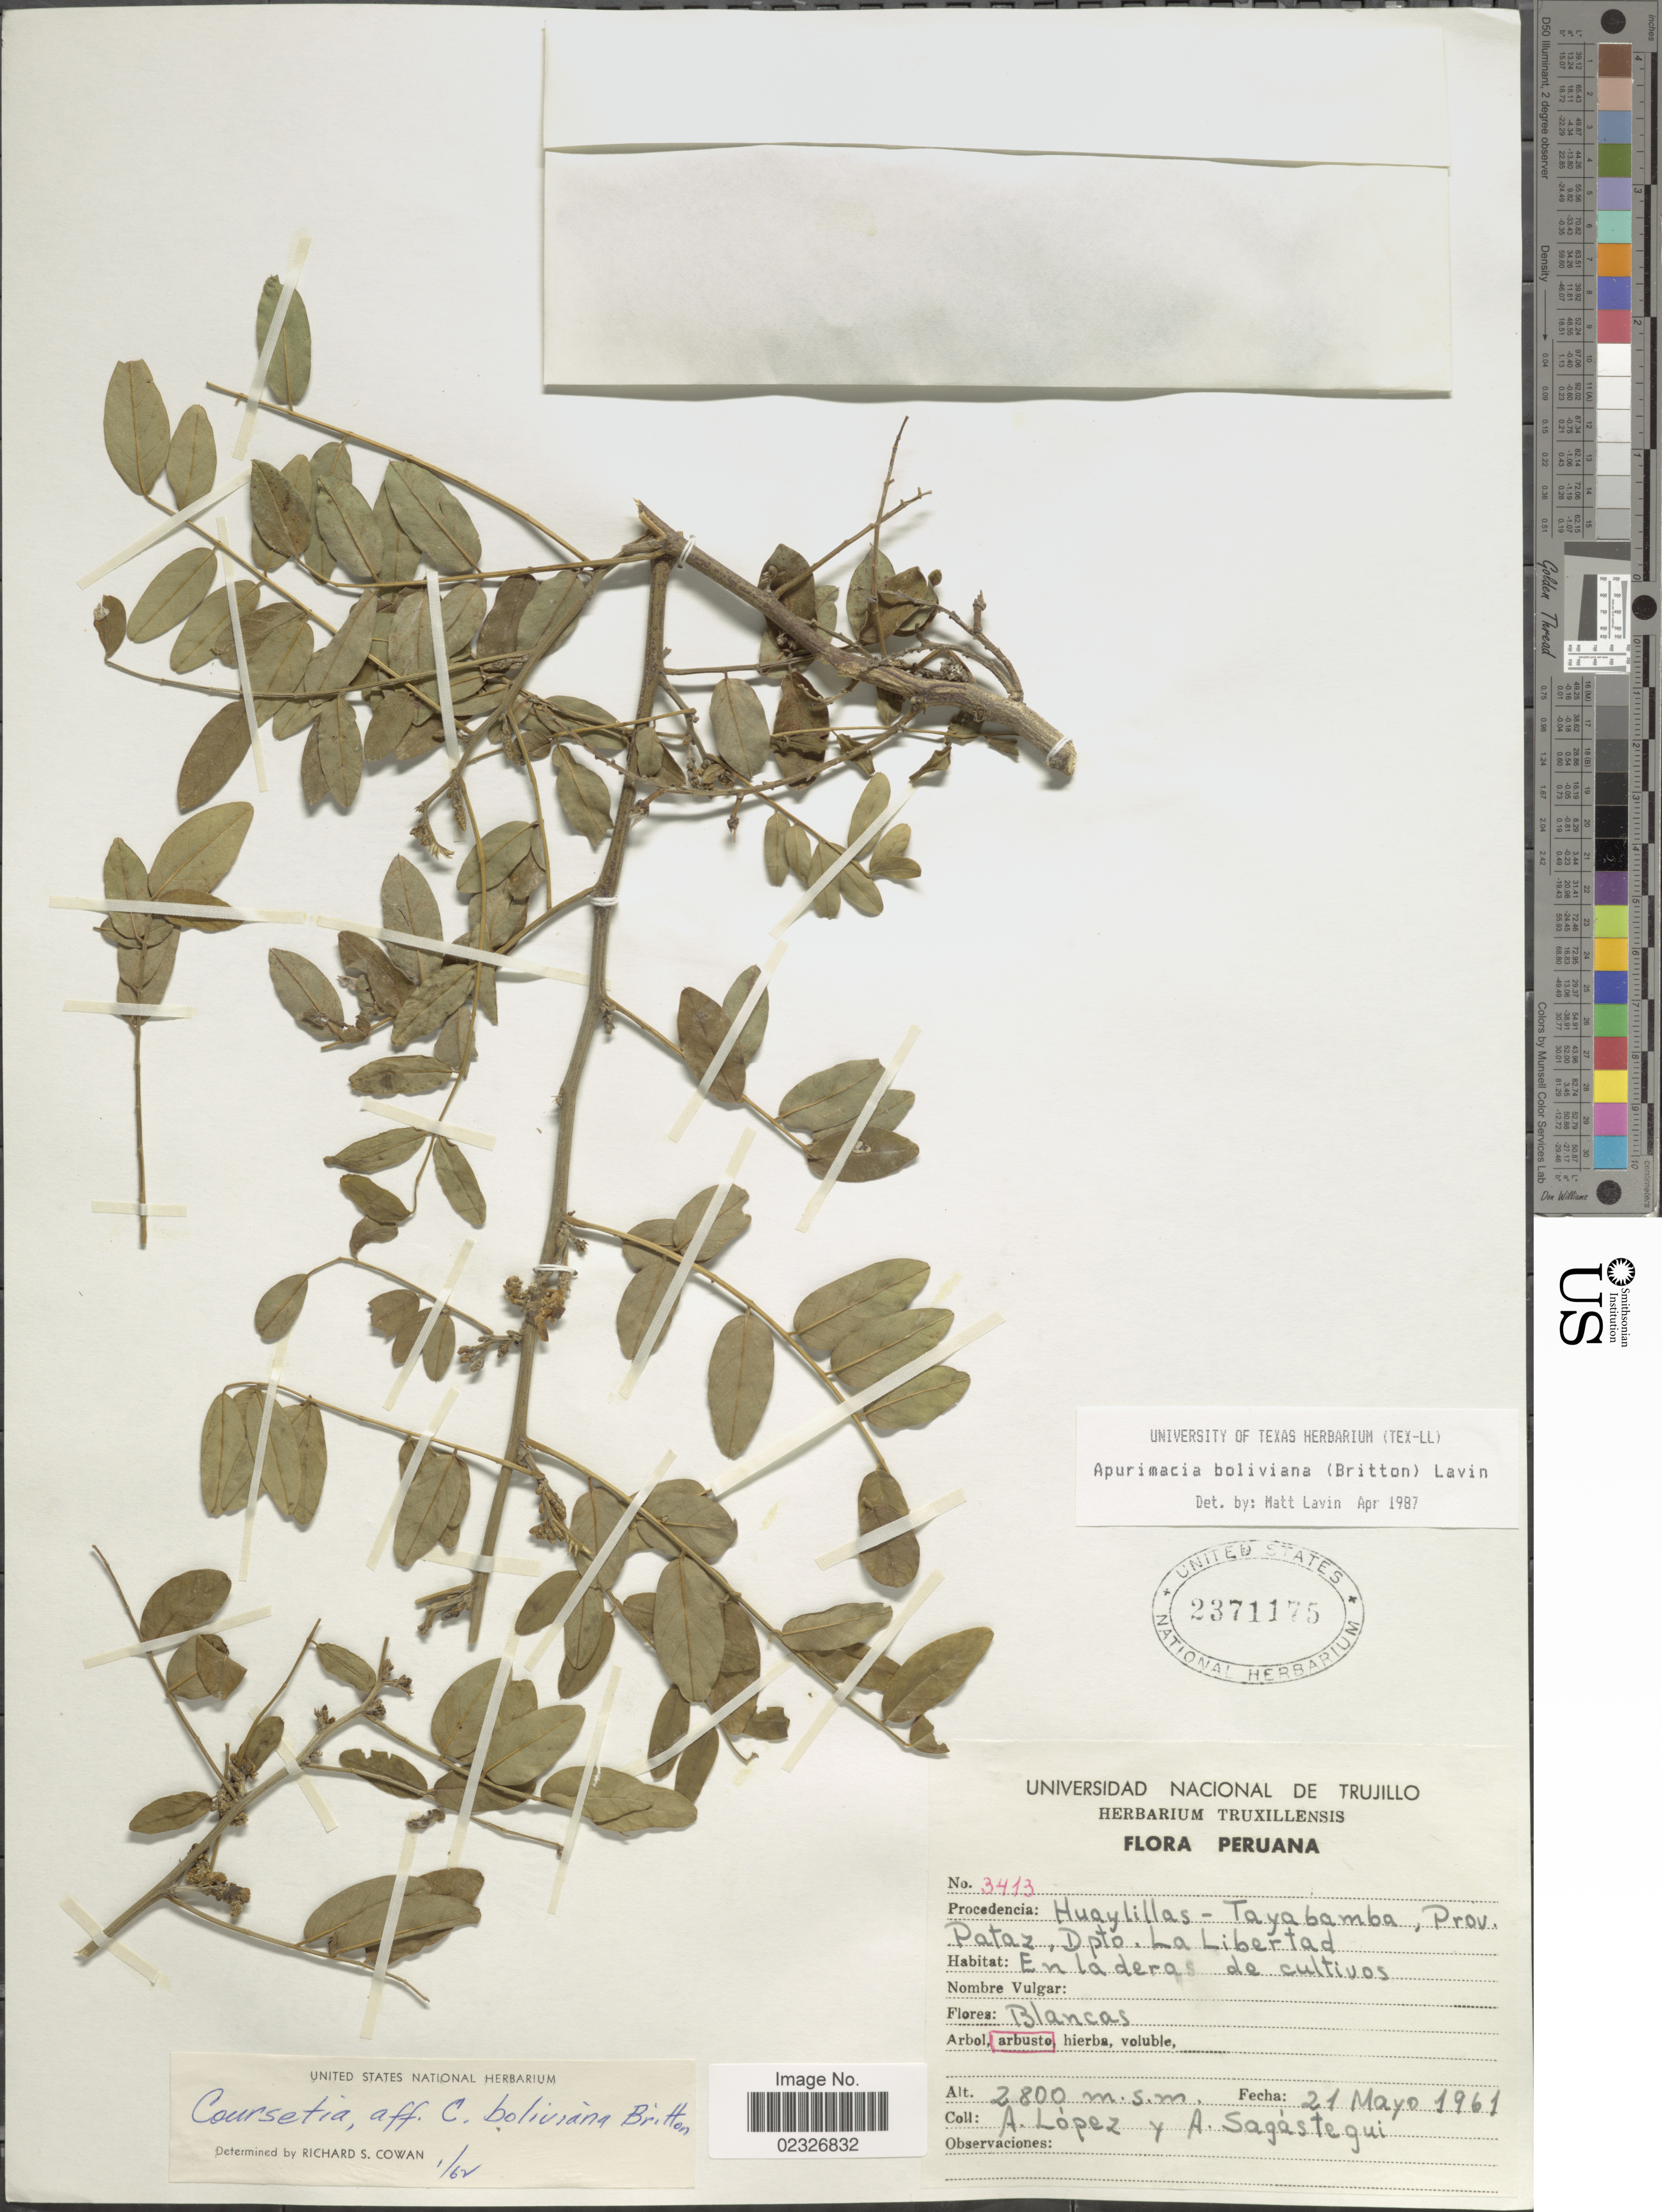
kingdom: Plantae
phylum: Tracheophyta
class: Magnoliopsida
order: Fabales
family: Fabaceae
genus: Apurimacia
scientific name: Apurimacia boliviana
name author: (Britton) Lavin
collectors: A. López & A. Sagástequi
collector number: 3413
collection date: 1961-05-21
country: Peru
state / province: La Libertad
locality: Huaylillas - Tayabamba, Prov. Pataz, Dpto. La Libertad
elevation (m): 2800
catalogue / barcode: US 2371175